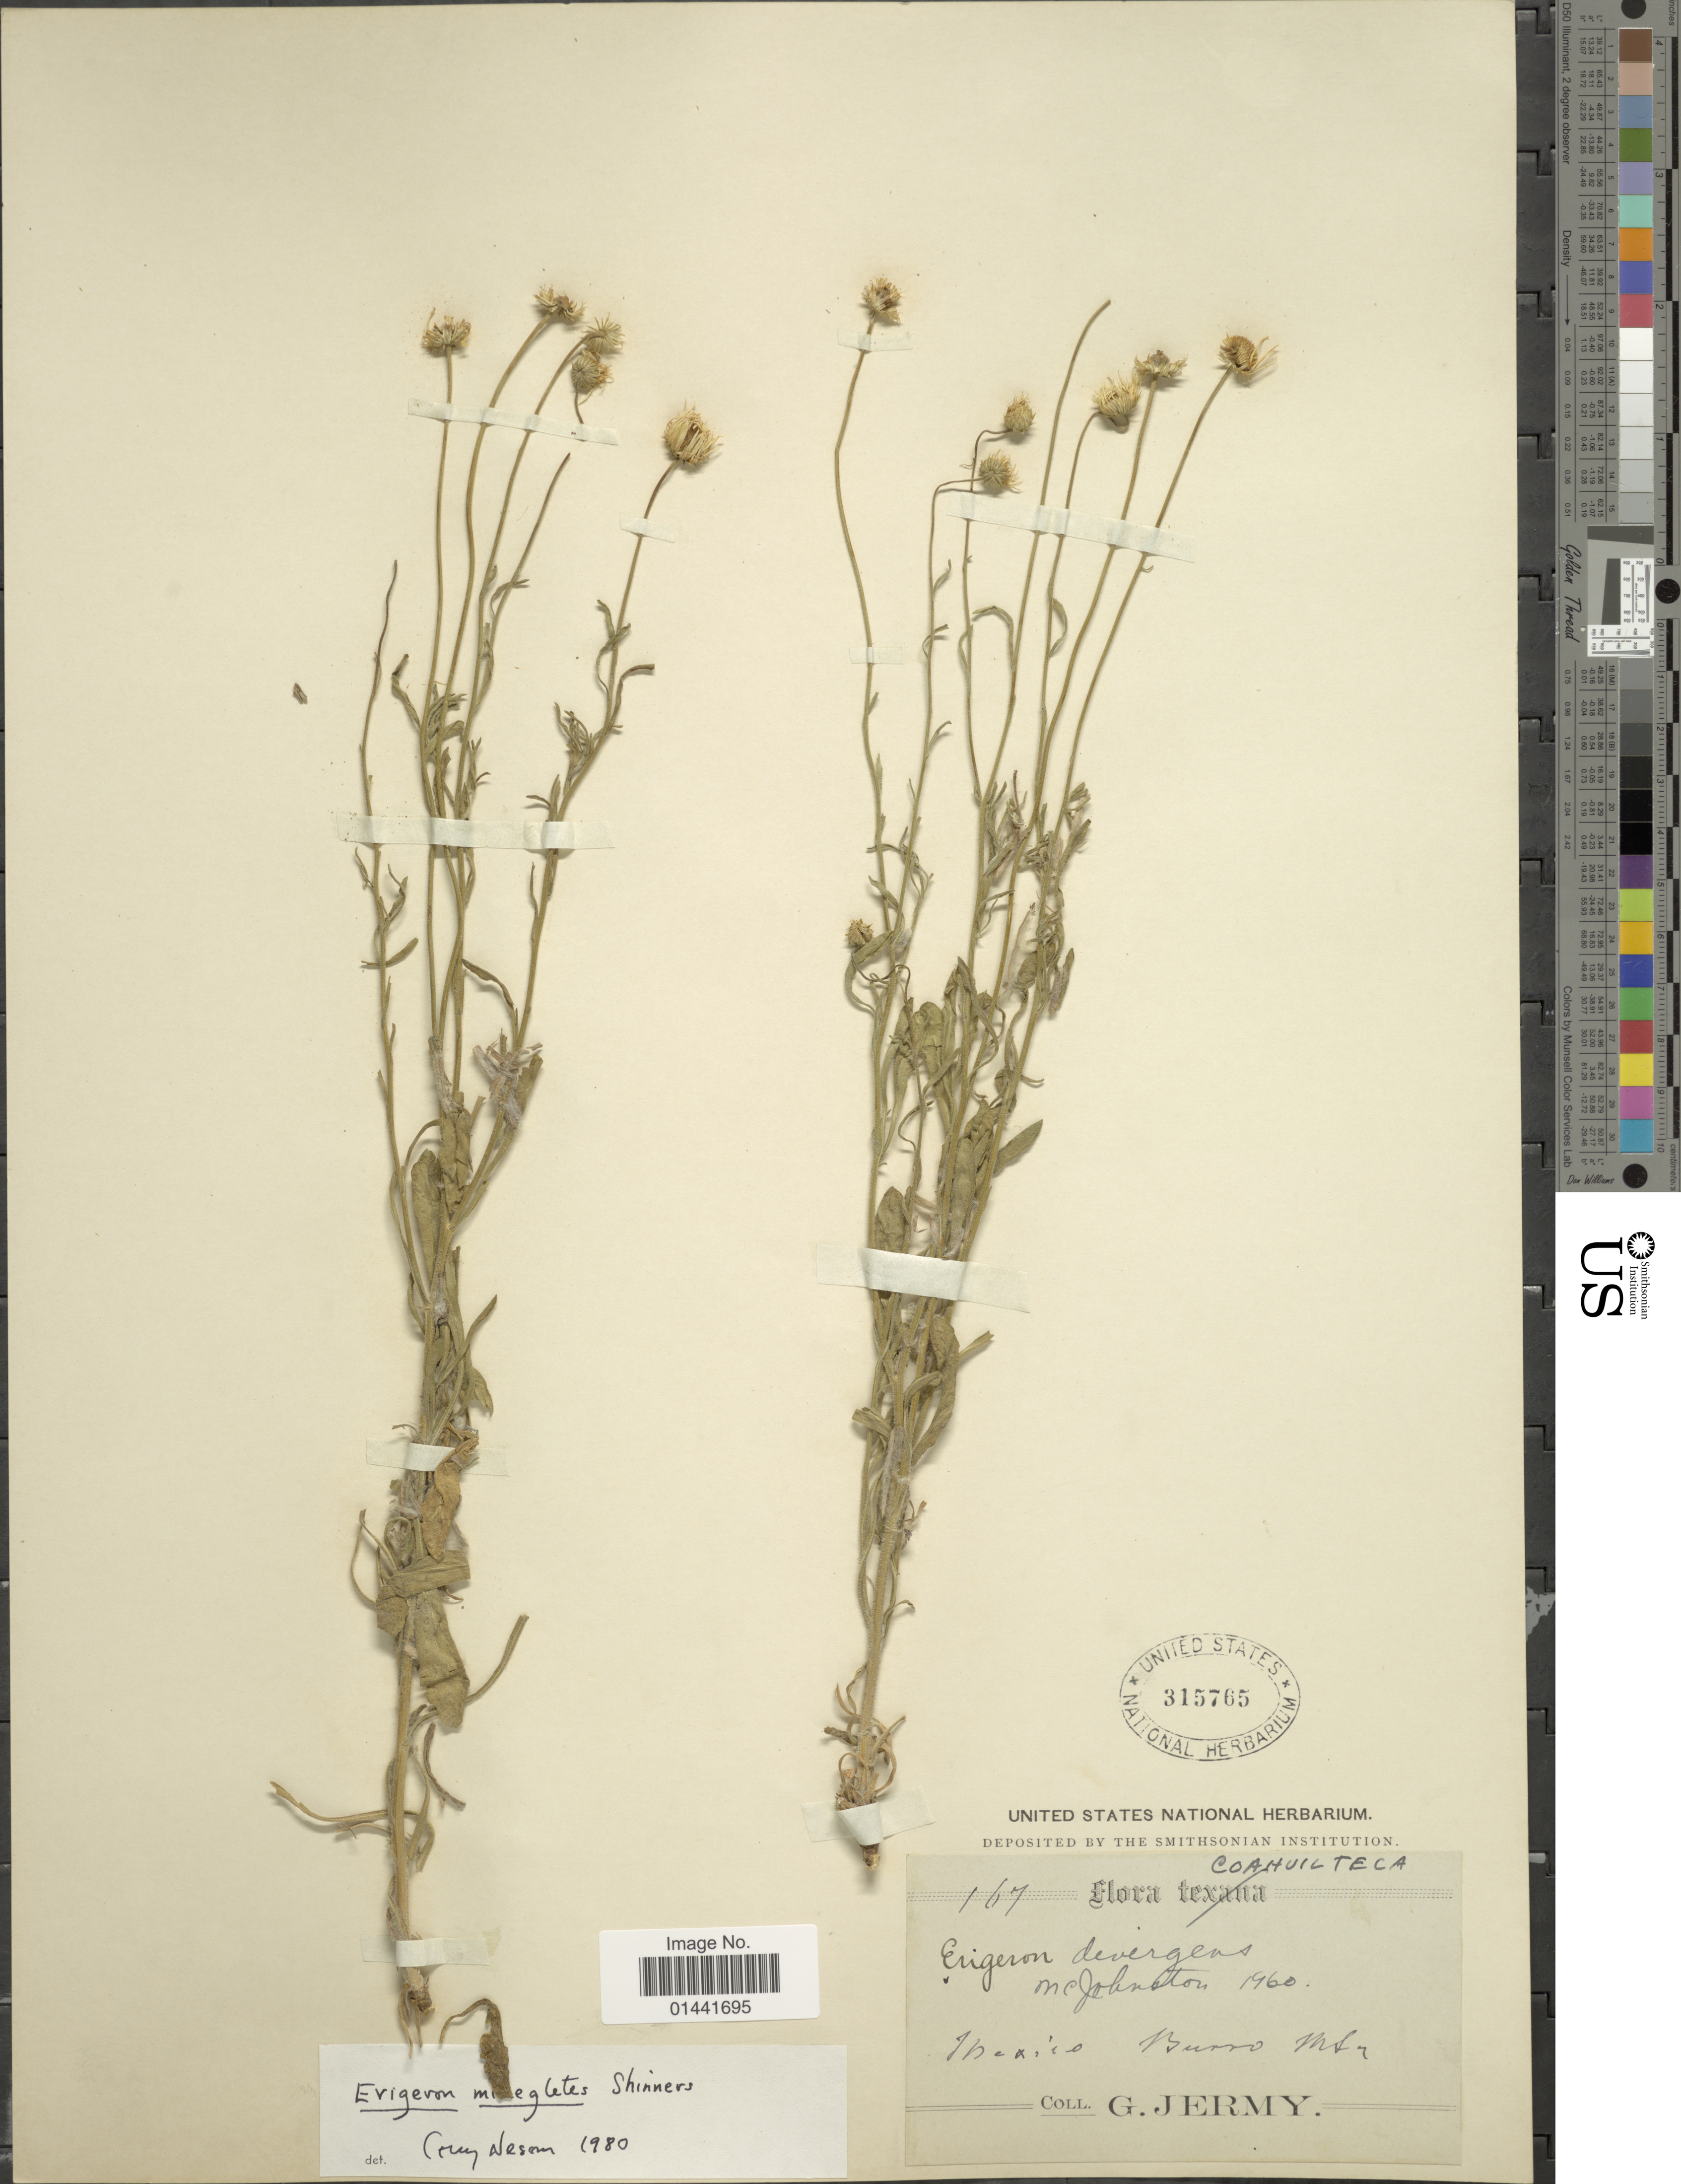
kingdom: Plantae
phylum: Tracheophyta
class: Magnoliopsida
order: Asterales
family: Asteraceae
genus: Erigeron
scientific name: Erigeron mimegletes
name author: Shinners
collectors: G. Jermy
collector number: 167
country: Mexico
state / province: Coahuila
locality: Burro Mt.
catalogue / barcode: US 315765